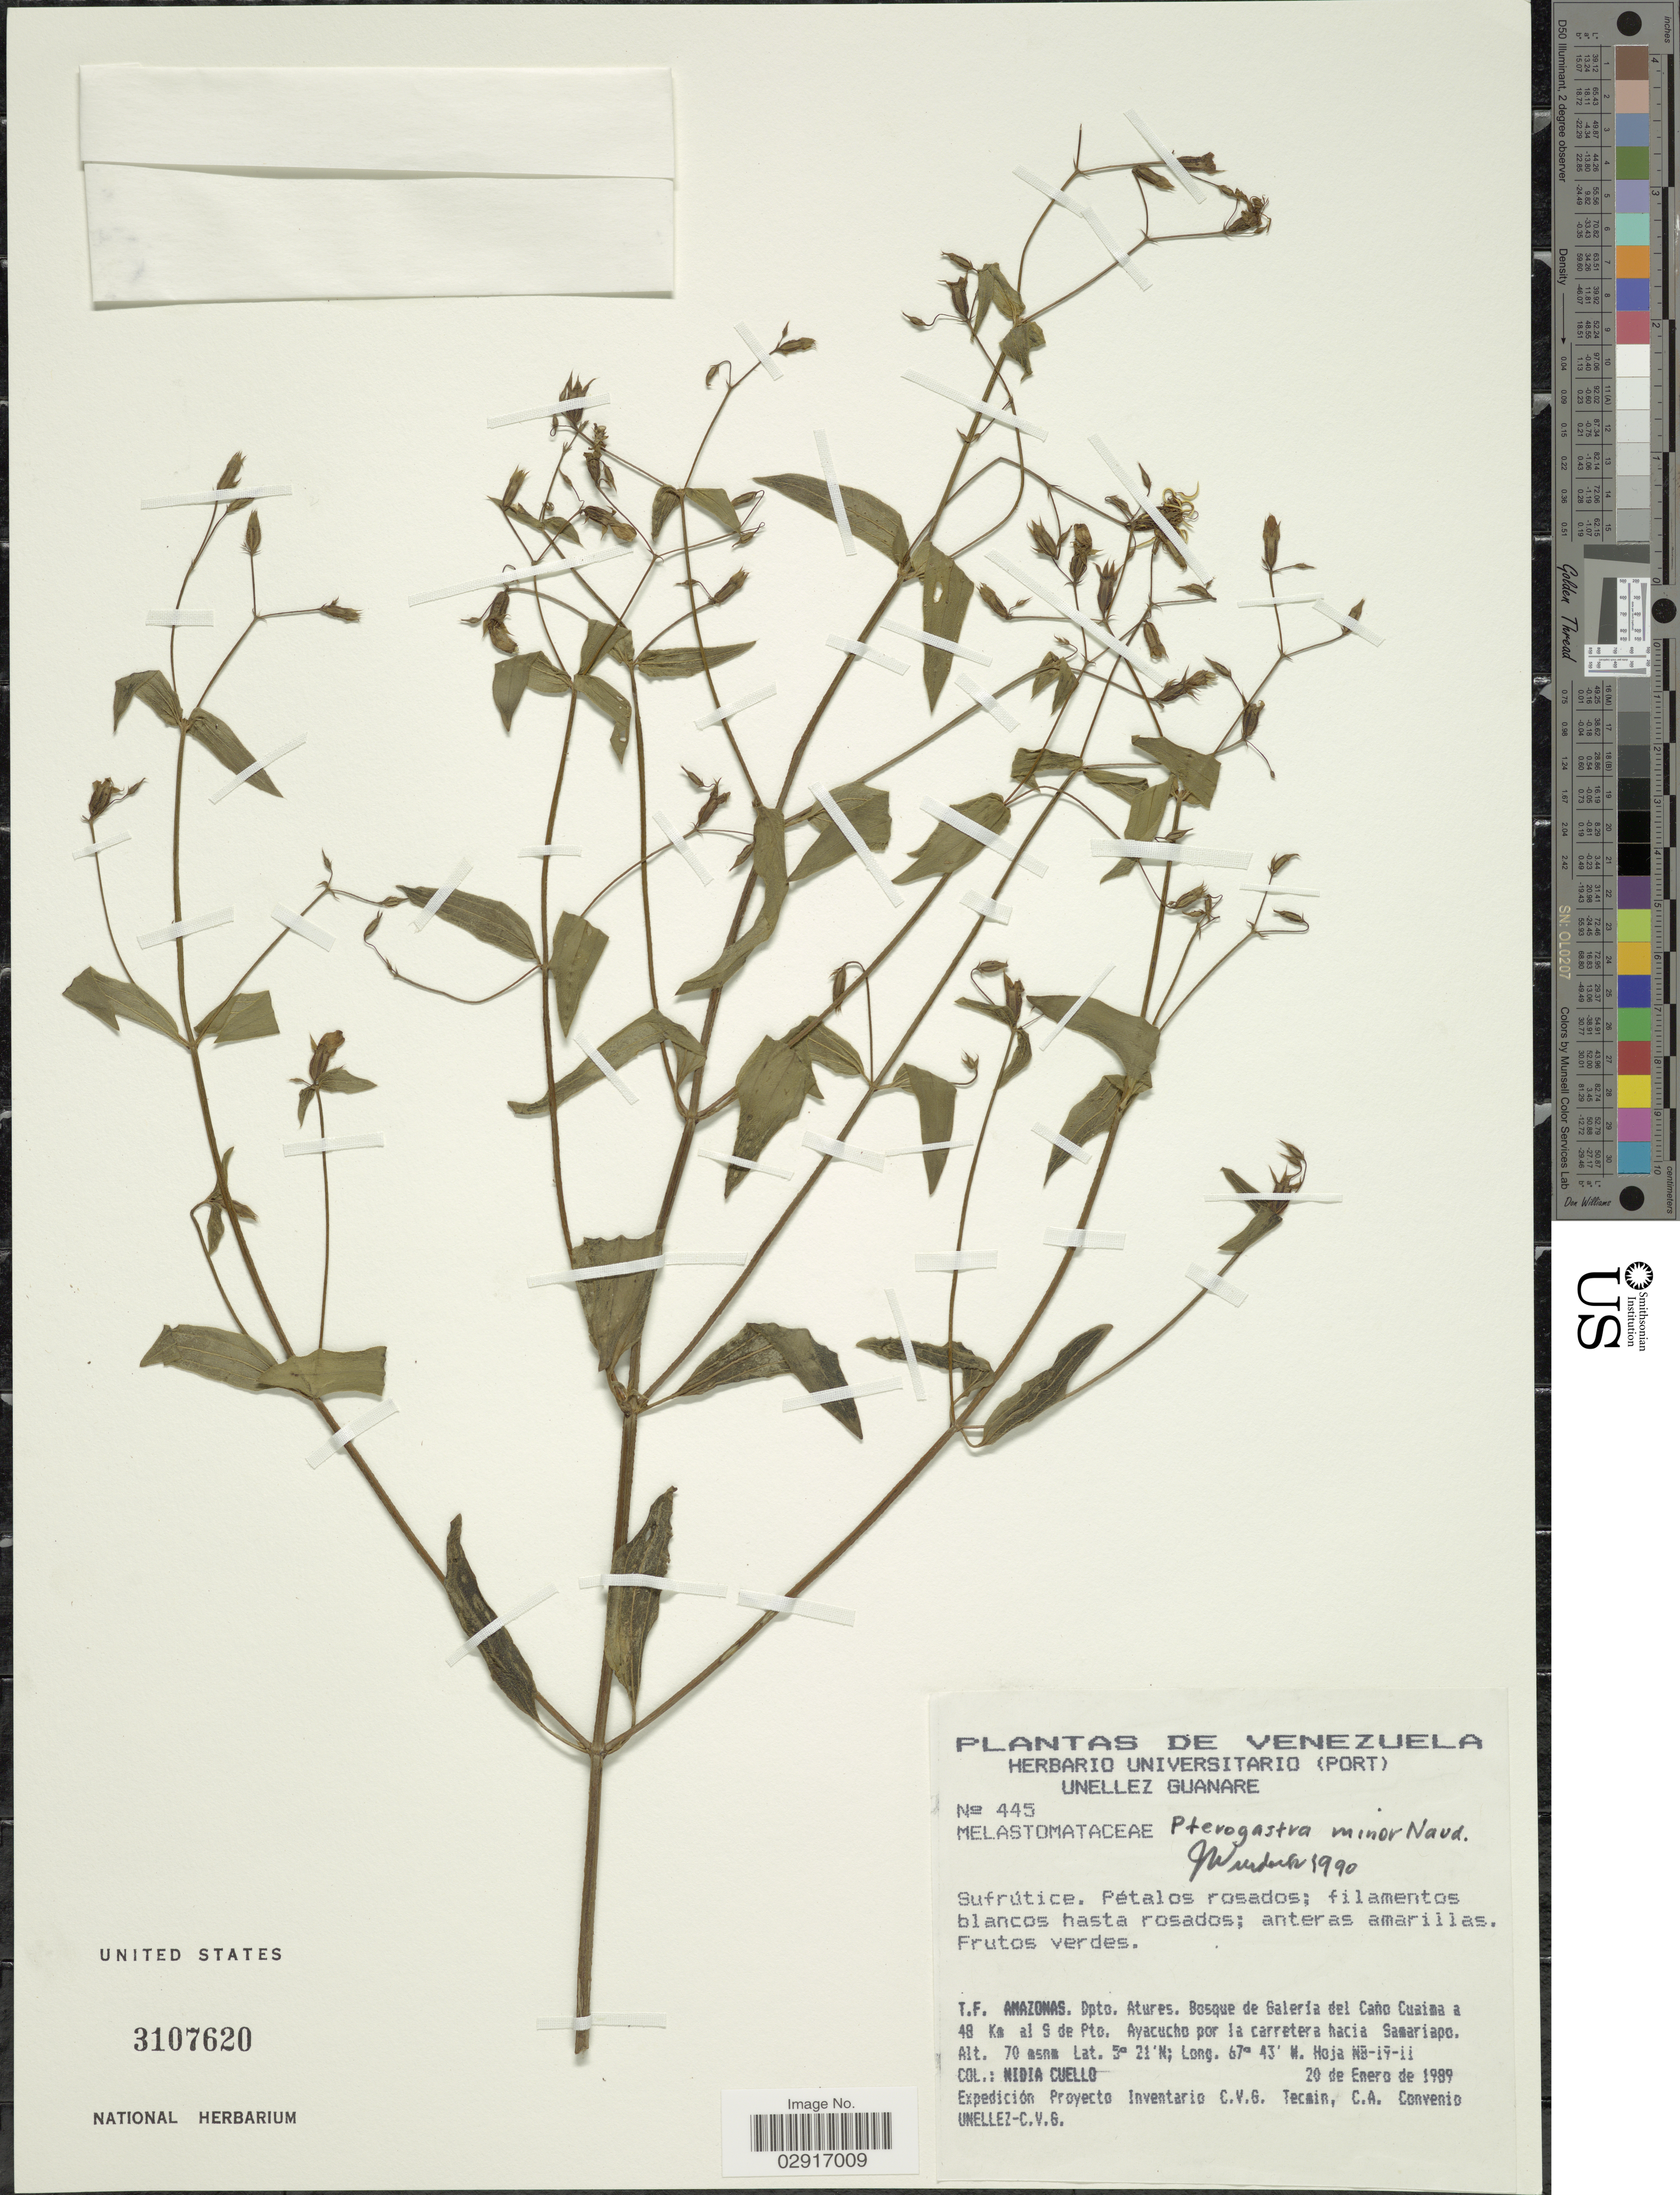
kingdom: Plantae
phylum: Tracheophyta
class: Magnoliopsida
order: Myrtales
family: Melastomataceae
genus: Pterogastra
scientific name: Pterogastra minor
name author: Naudin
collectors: N. L. Cuello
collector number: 445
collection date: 1989-01-20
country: Venezuela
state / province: Amazonas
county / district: Atures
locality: Galería del Caño Cuaima a 48 Km S Pto. Ayacucho por la carretera hacia Samariapo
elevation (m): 70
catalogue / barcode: US 3107620